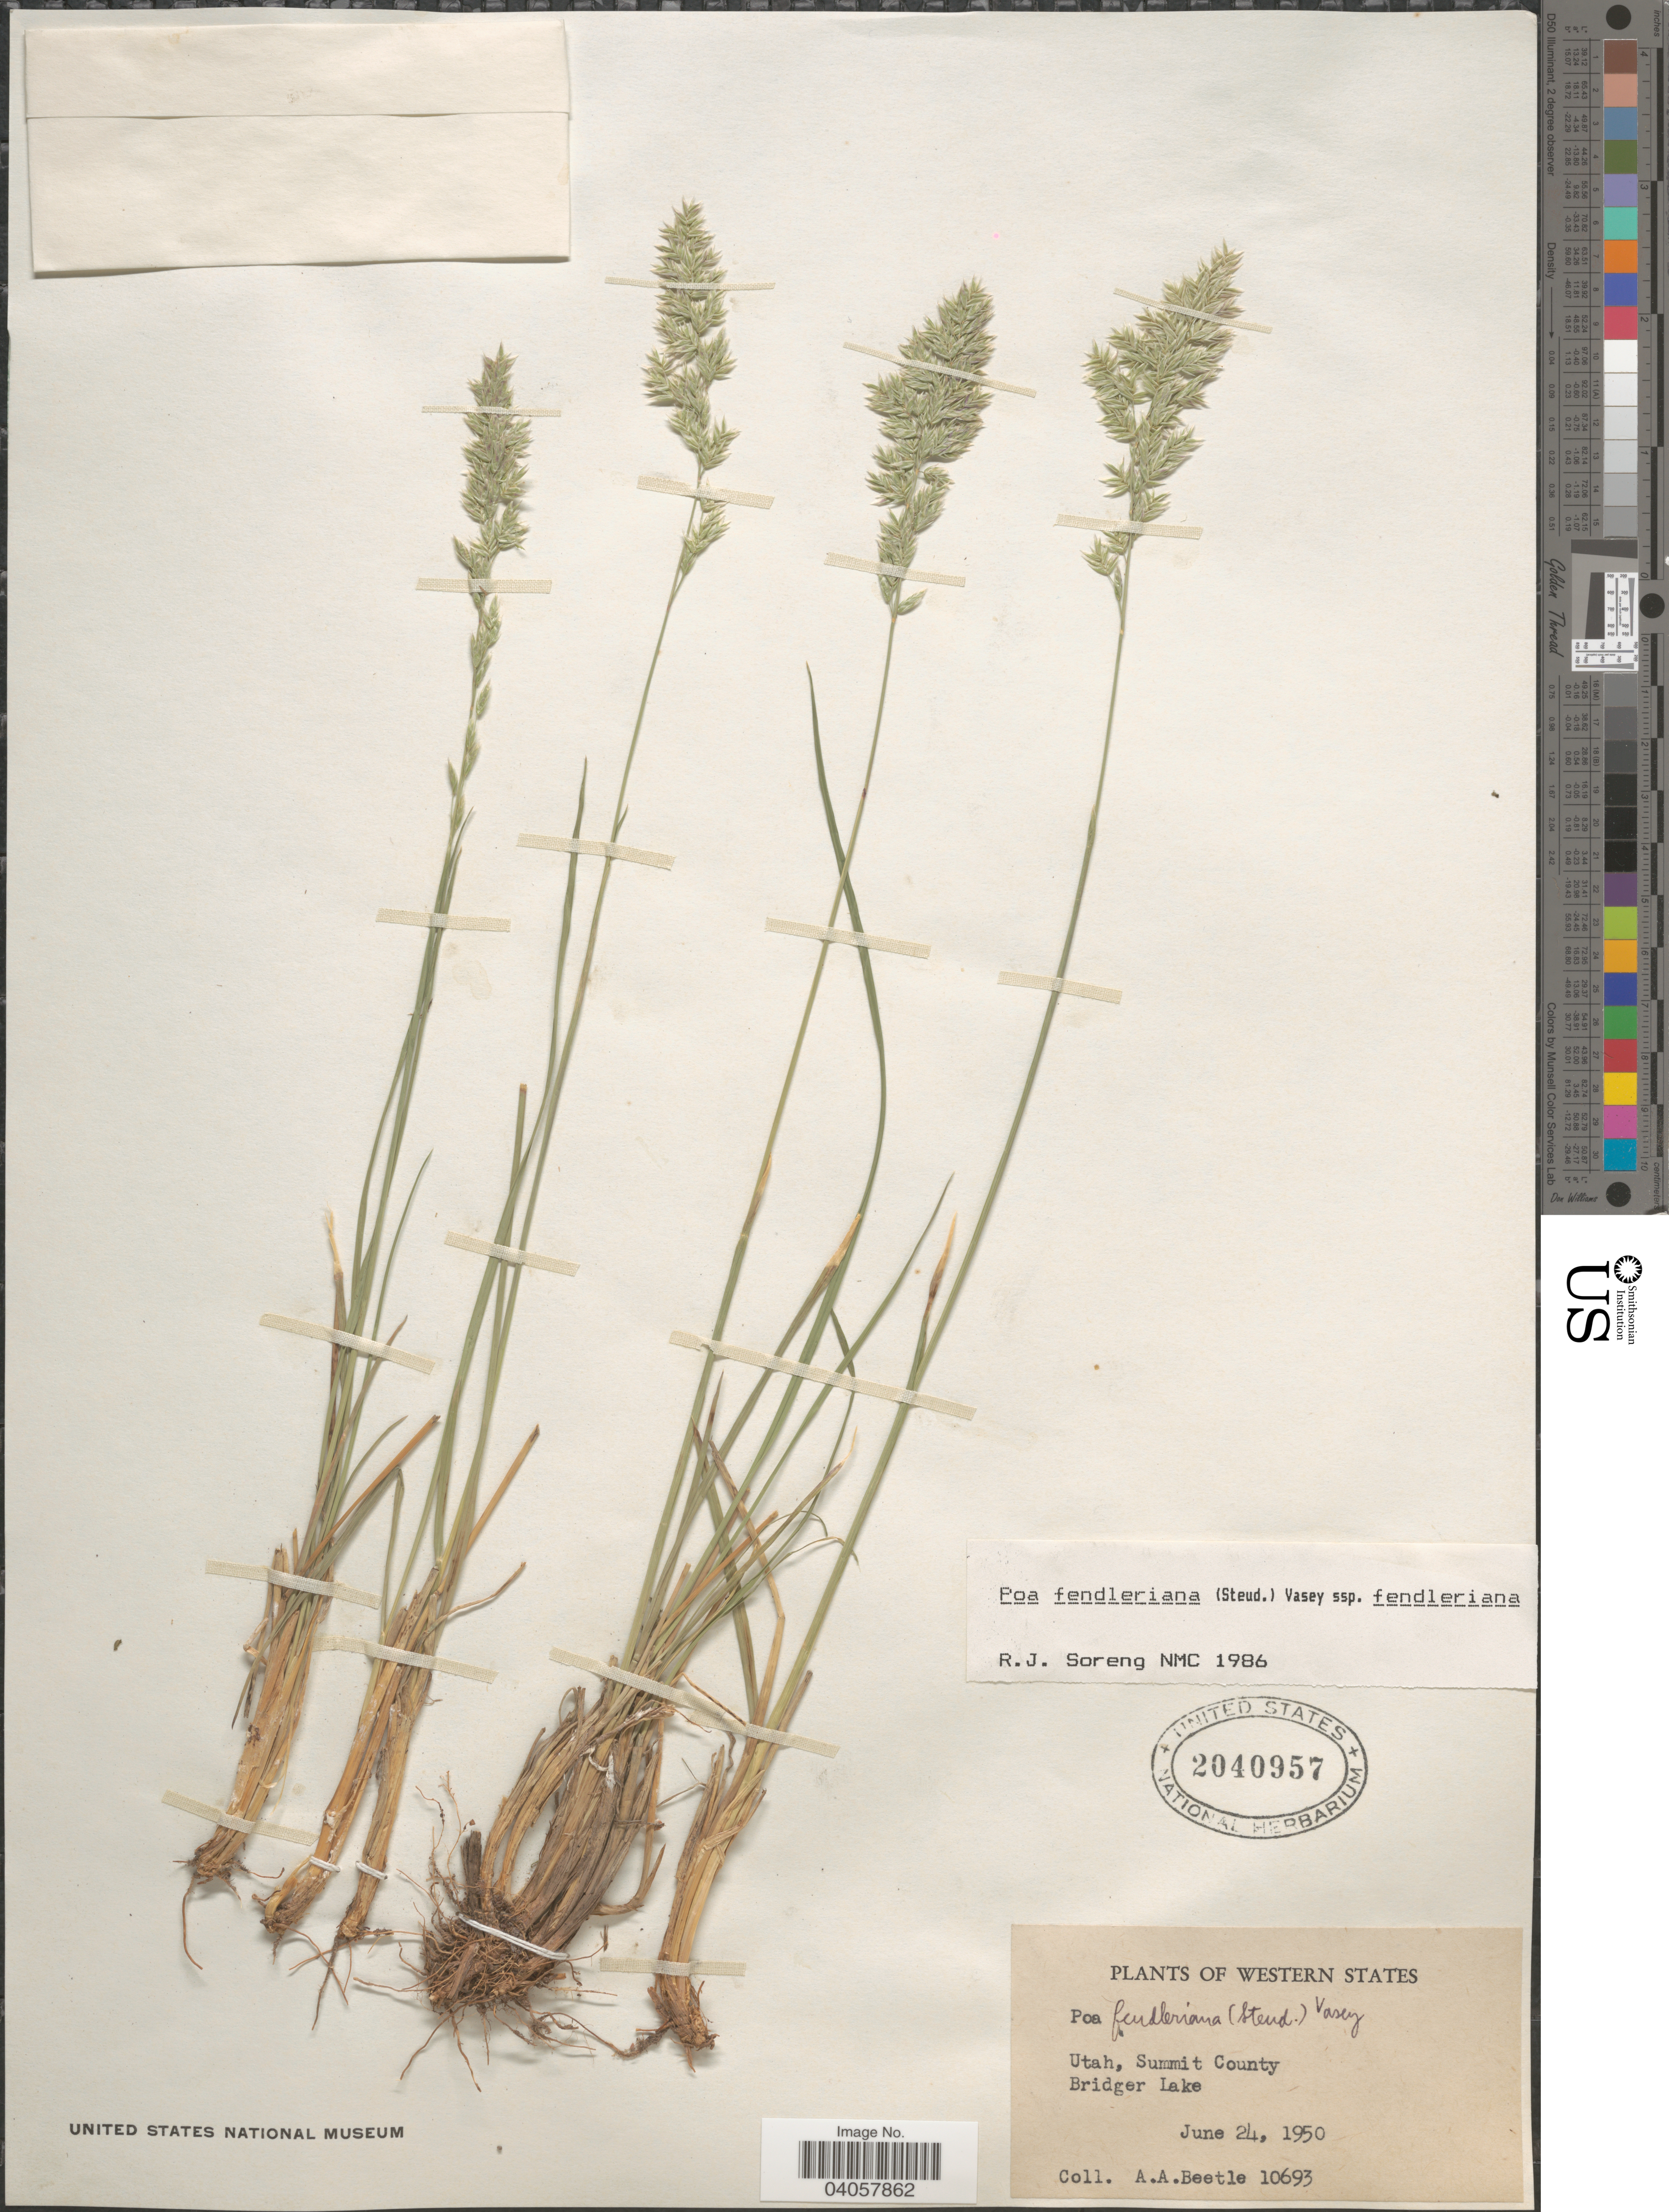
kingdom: Plantae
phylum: Tracheophyta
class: Liliopsida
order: Poales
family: Poaceae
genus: Poa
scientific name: Poa fendleriana subsp. fendleriana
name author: (Steud.) Vasey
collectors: A. A. Beetle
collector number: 10693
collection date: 1950-06-24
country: United States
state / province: Utah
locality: Western States. Summit County. Bridger Lake.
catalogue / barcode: US 2040957